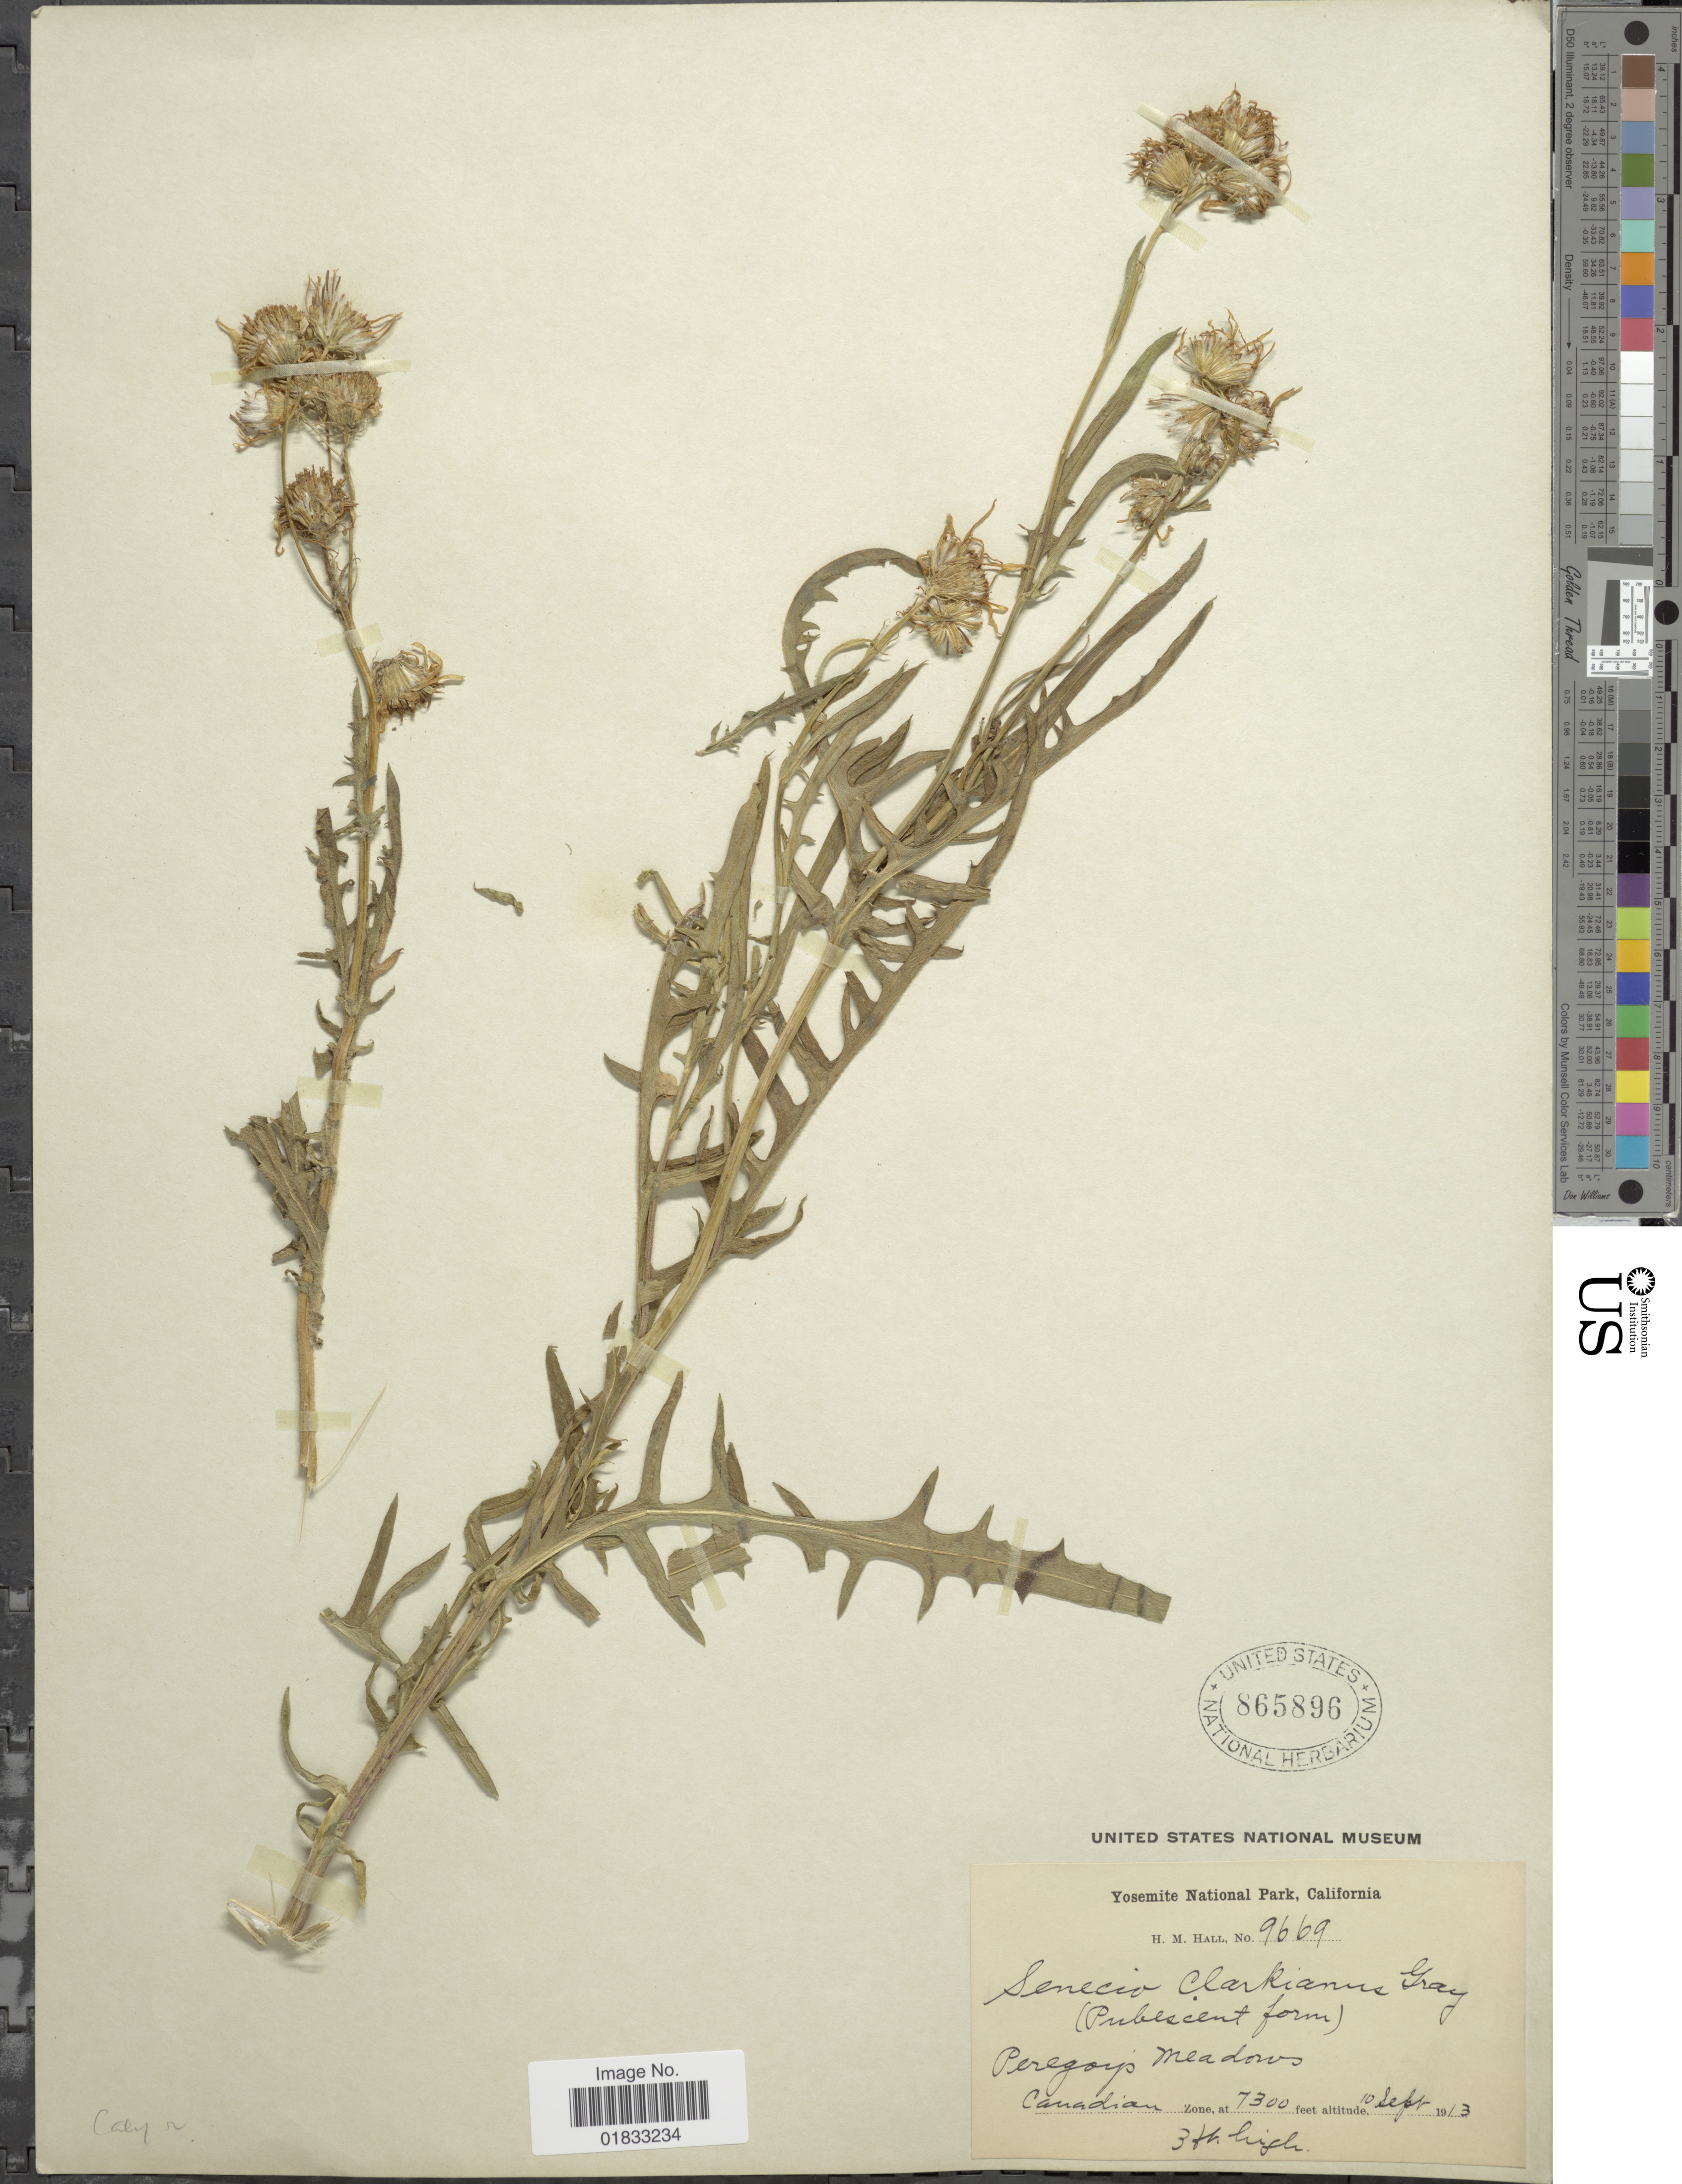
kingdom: Plantae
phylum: Tracheophyta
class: Magnoliopsida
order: Asterales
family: Asteraceae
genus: Senecio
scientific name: Senecio clarkianus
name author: A. Gray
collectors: H. M. Hall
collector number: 9669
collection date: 1913-09-10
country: United States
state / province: California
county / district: Mariposa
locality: Yosemite National Park, Canadian Zone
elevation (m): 2225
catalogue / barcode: US 865896